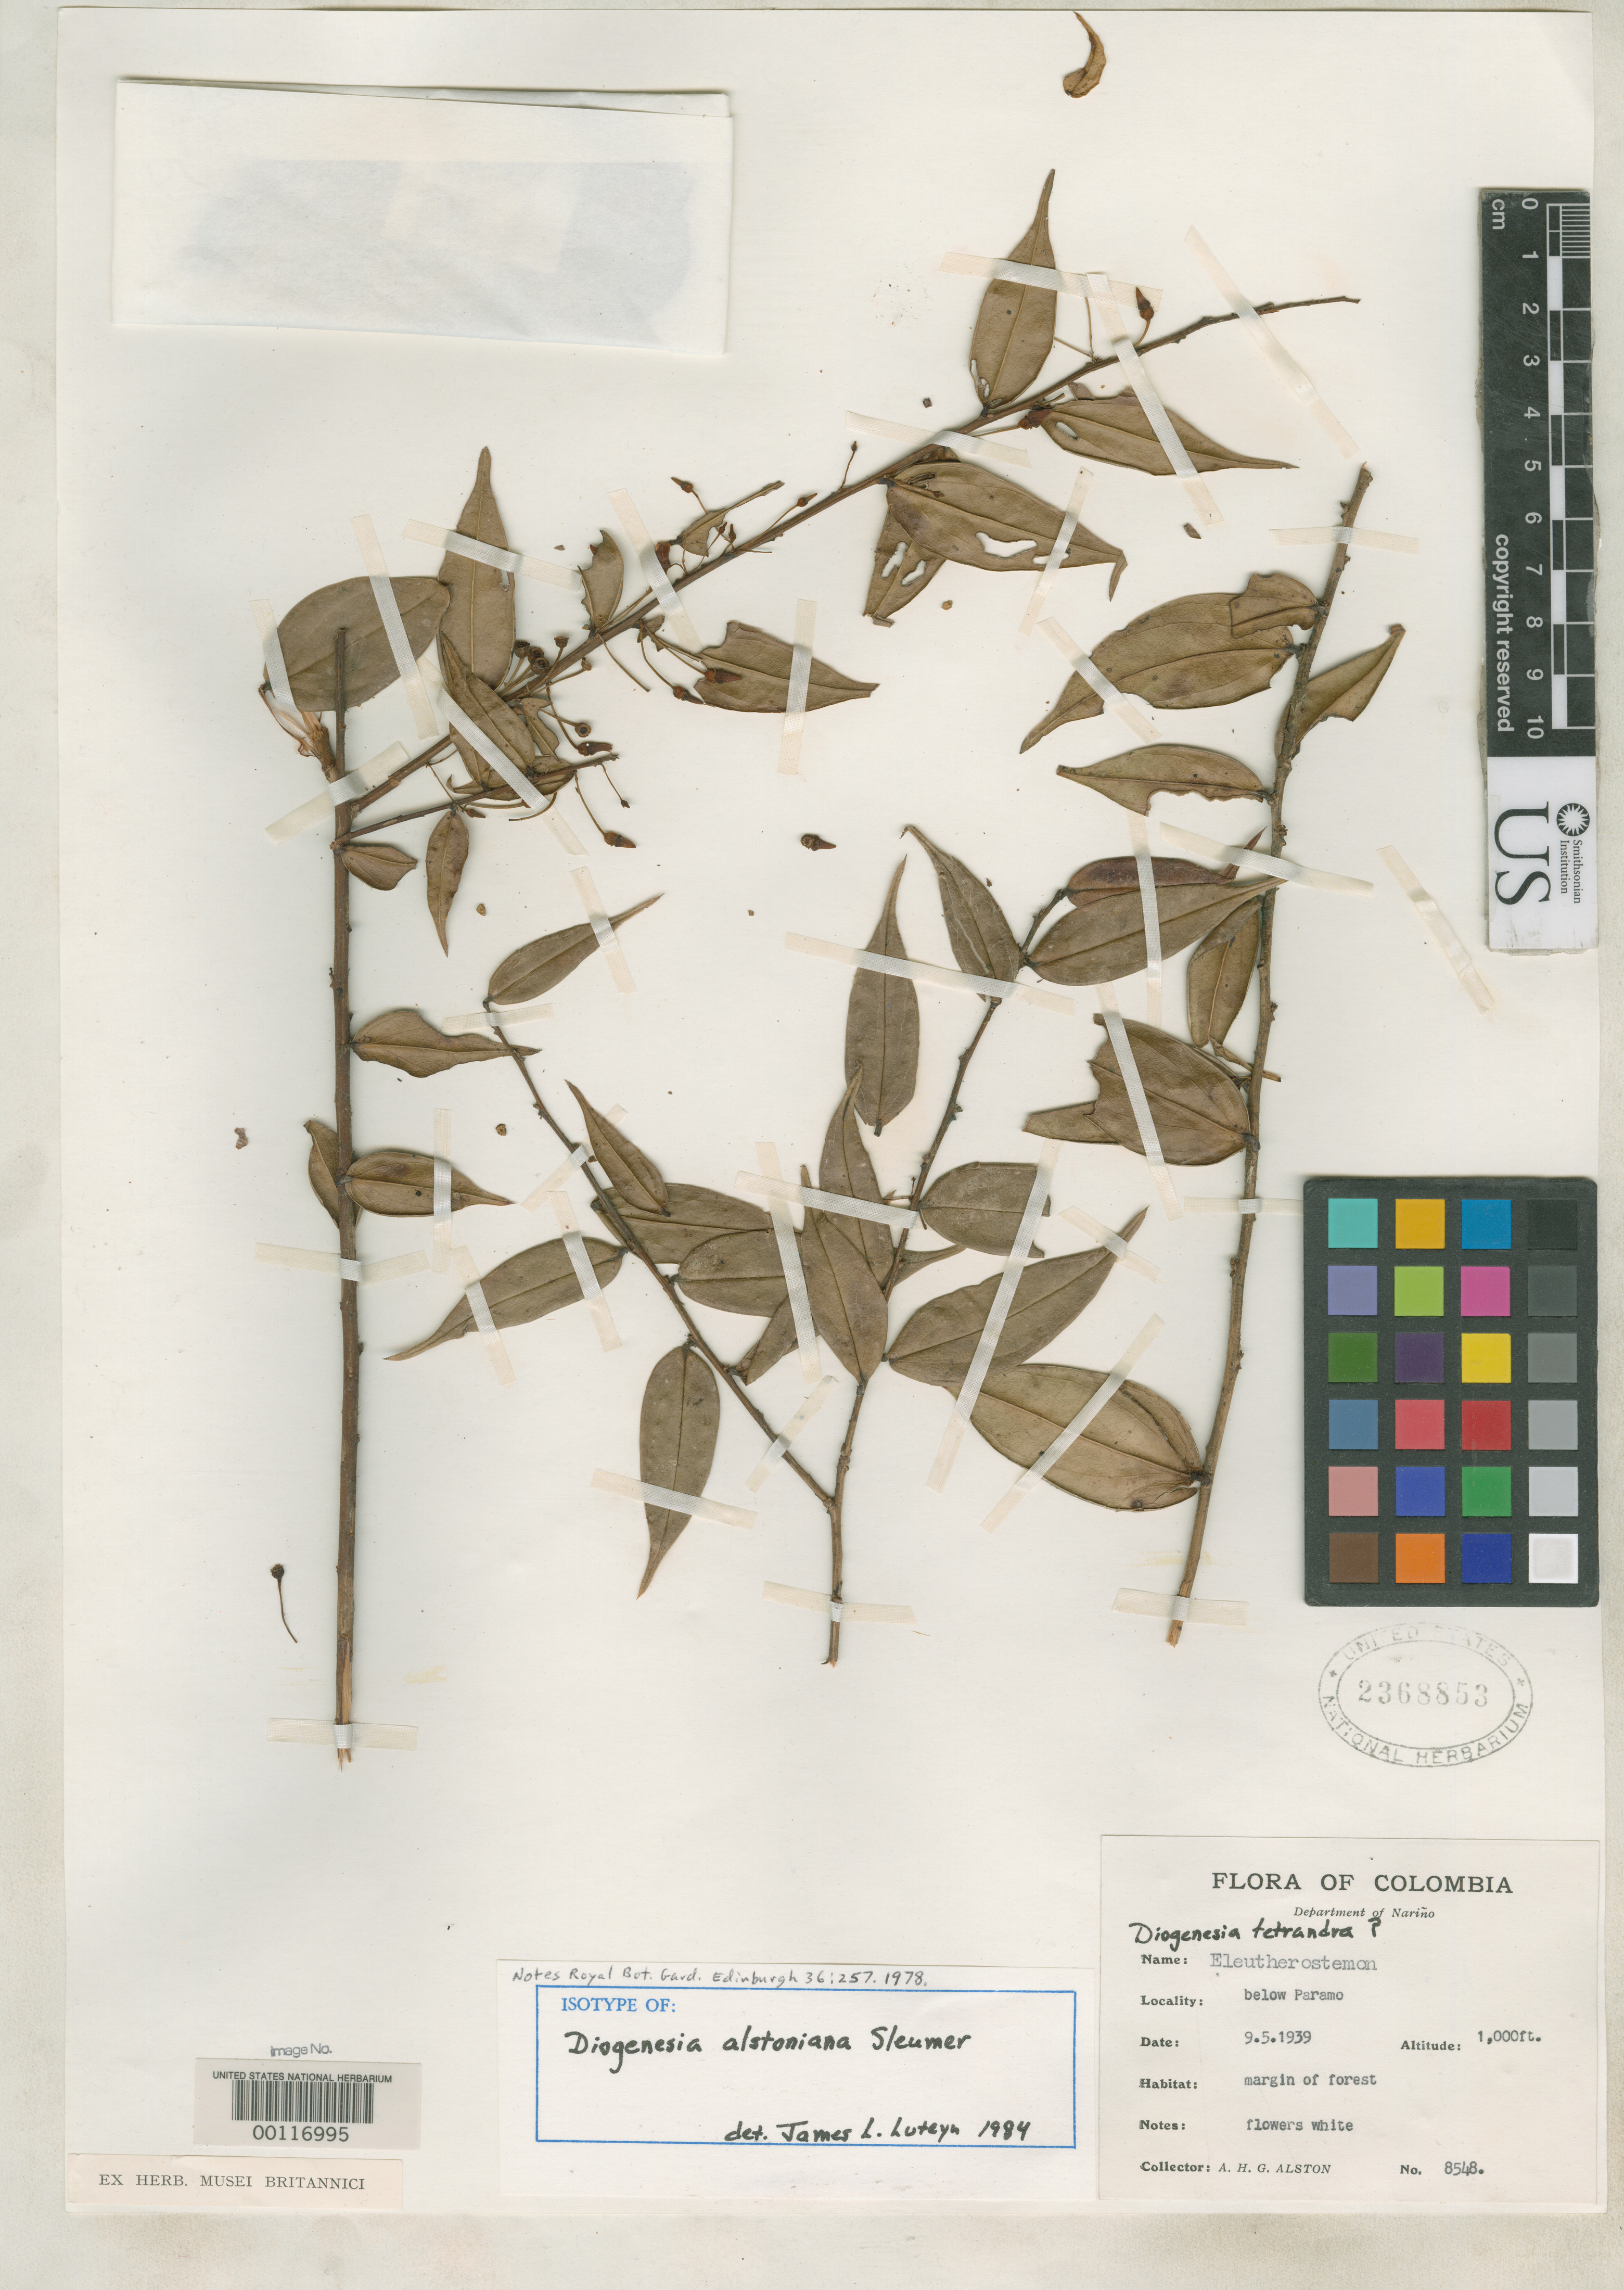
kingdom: Plantae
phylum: Tracheophyta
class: Magnoliopsida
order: Ericales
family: Ericaceae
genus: Diogenesia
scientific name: Diogenesia alstoniana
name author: Sleumer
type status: Isotype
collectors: A. H. Alston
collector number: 8548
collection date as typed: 09 May 1939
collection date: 1939-05-09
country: Colombia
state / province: Nariño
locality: Below Paramo.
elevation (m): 305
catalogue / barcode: US 2368853